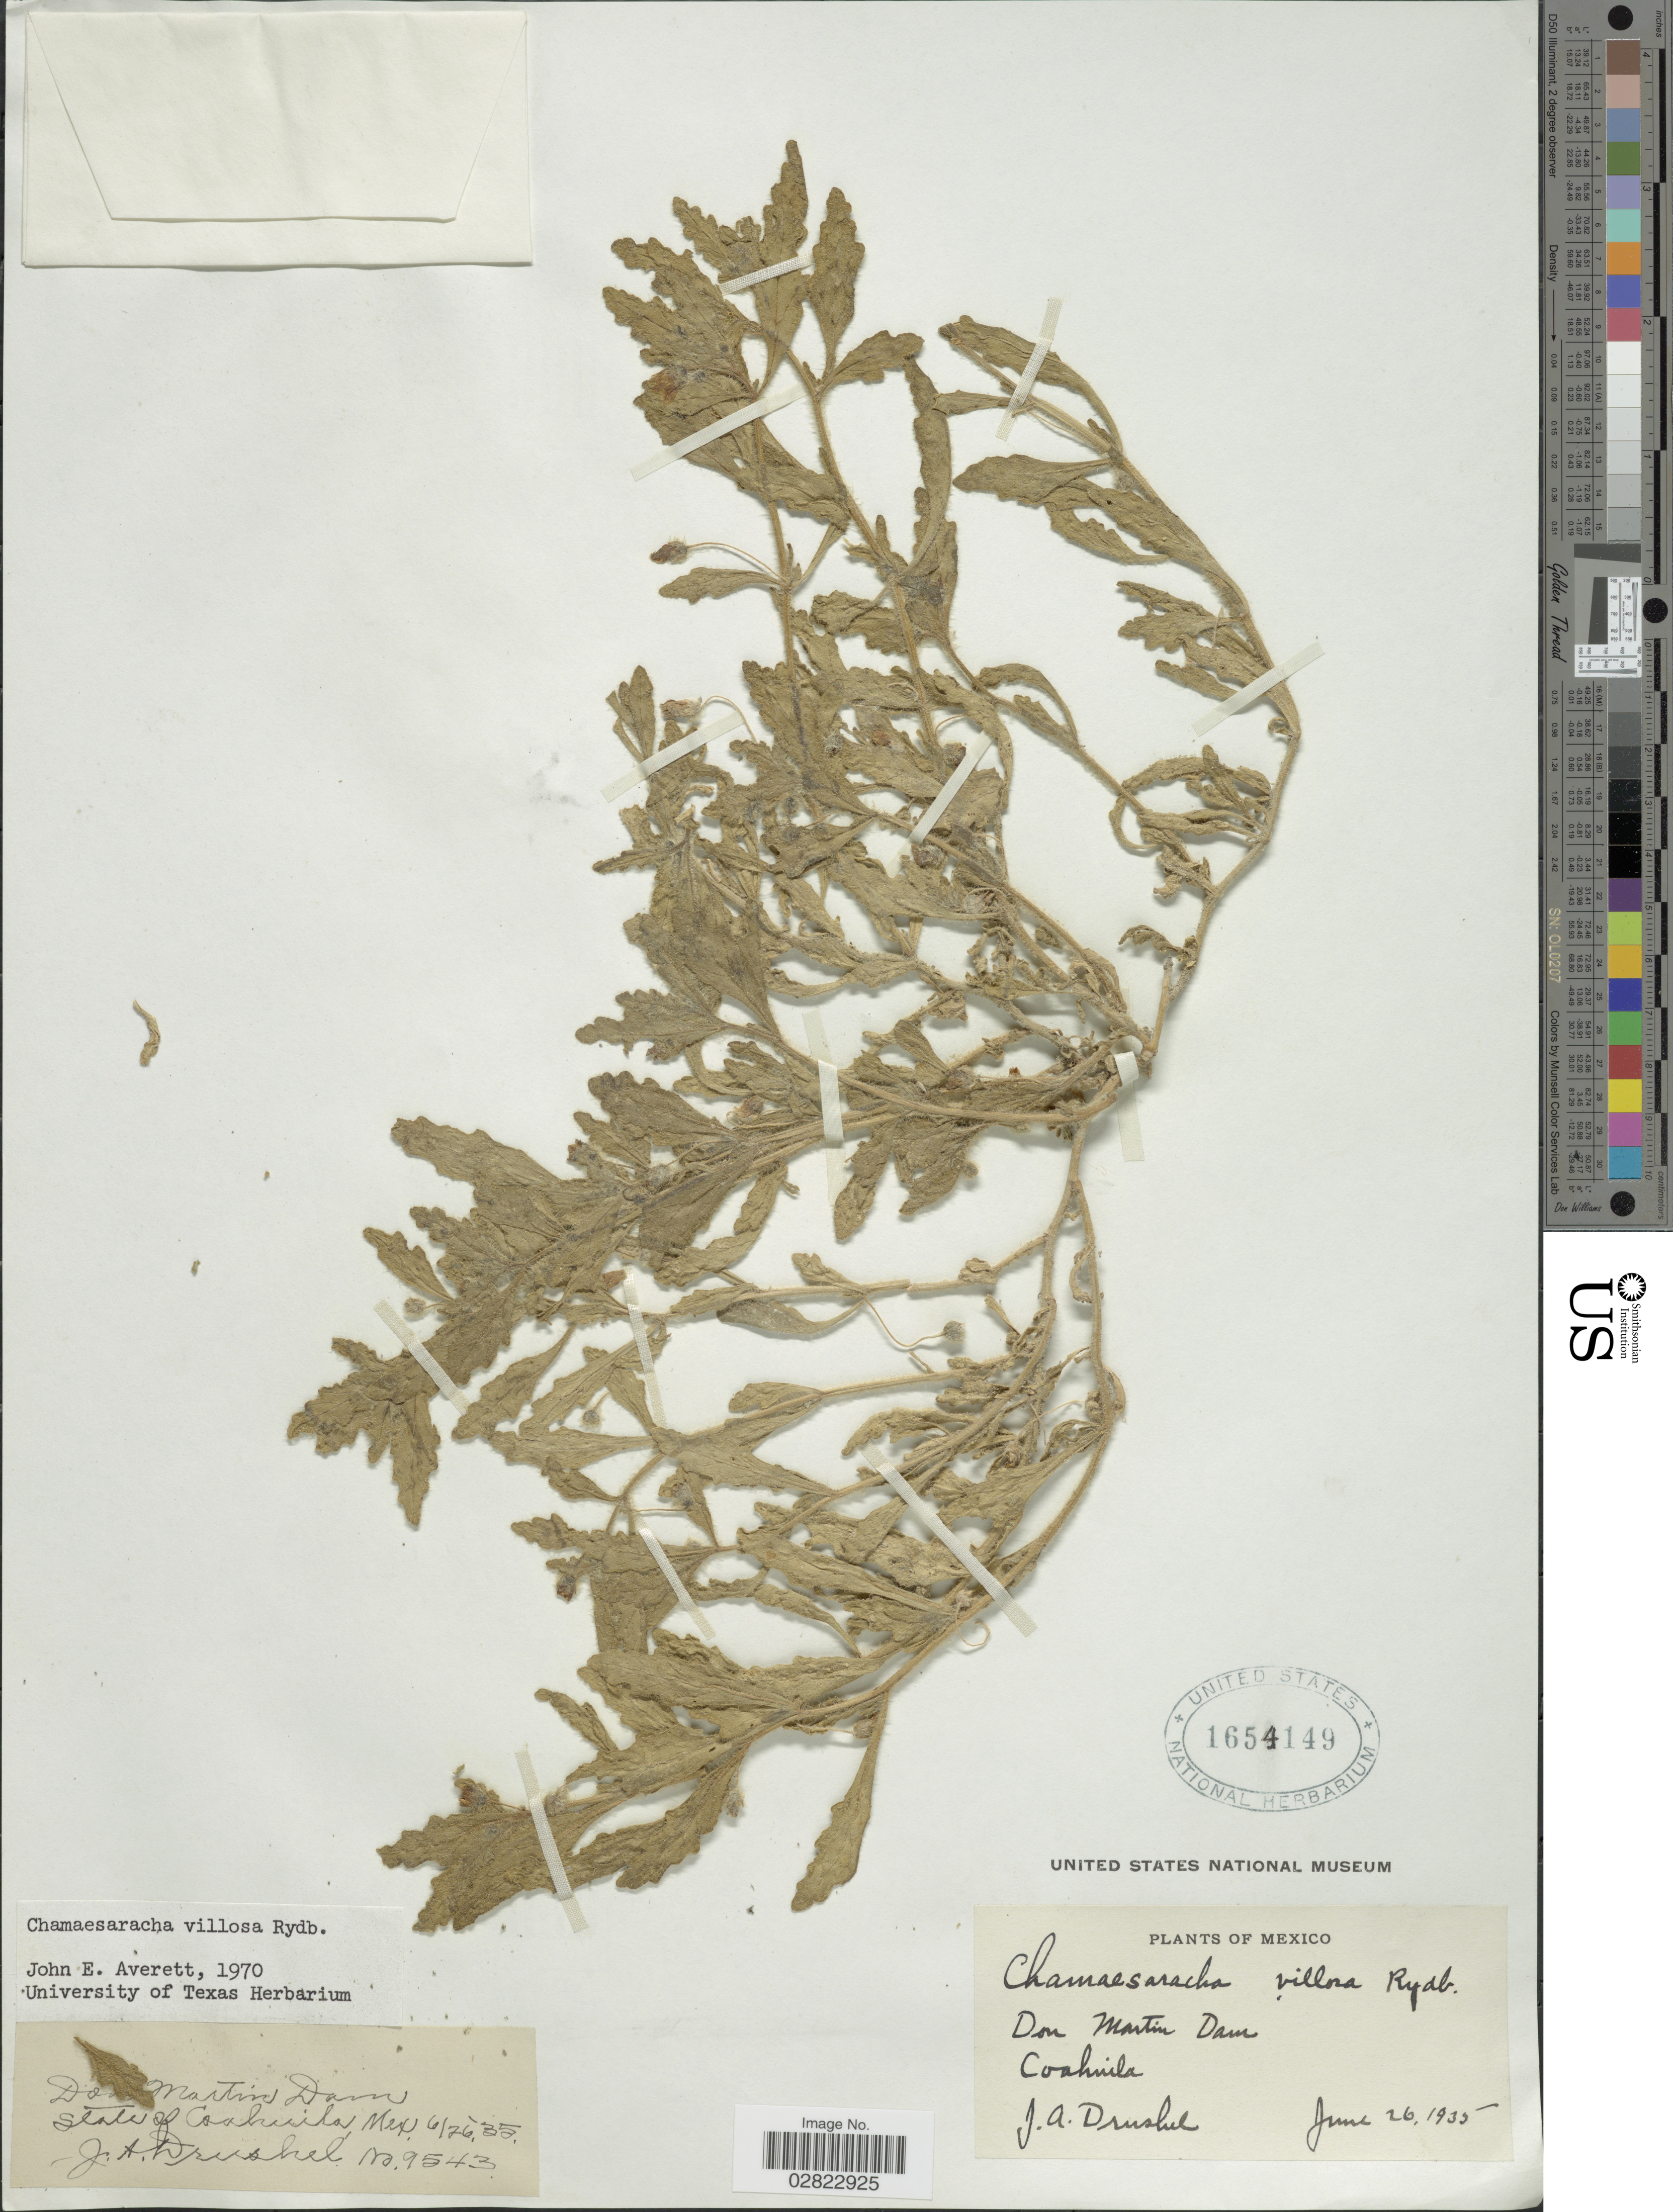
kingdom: Plantae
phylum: Tracheophyta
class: Magnoliopsida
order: Solanales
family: Solanaceae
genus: Chamaesaracha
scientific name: Chamaesaracha villosa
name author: Rydb.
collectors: J. A. Drushel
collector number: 9543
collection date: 1935-06-26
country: Mexico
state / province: Coahuila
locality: Don Martin Dam.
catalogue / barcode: US 1654149